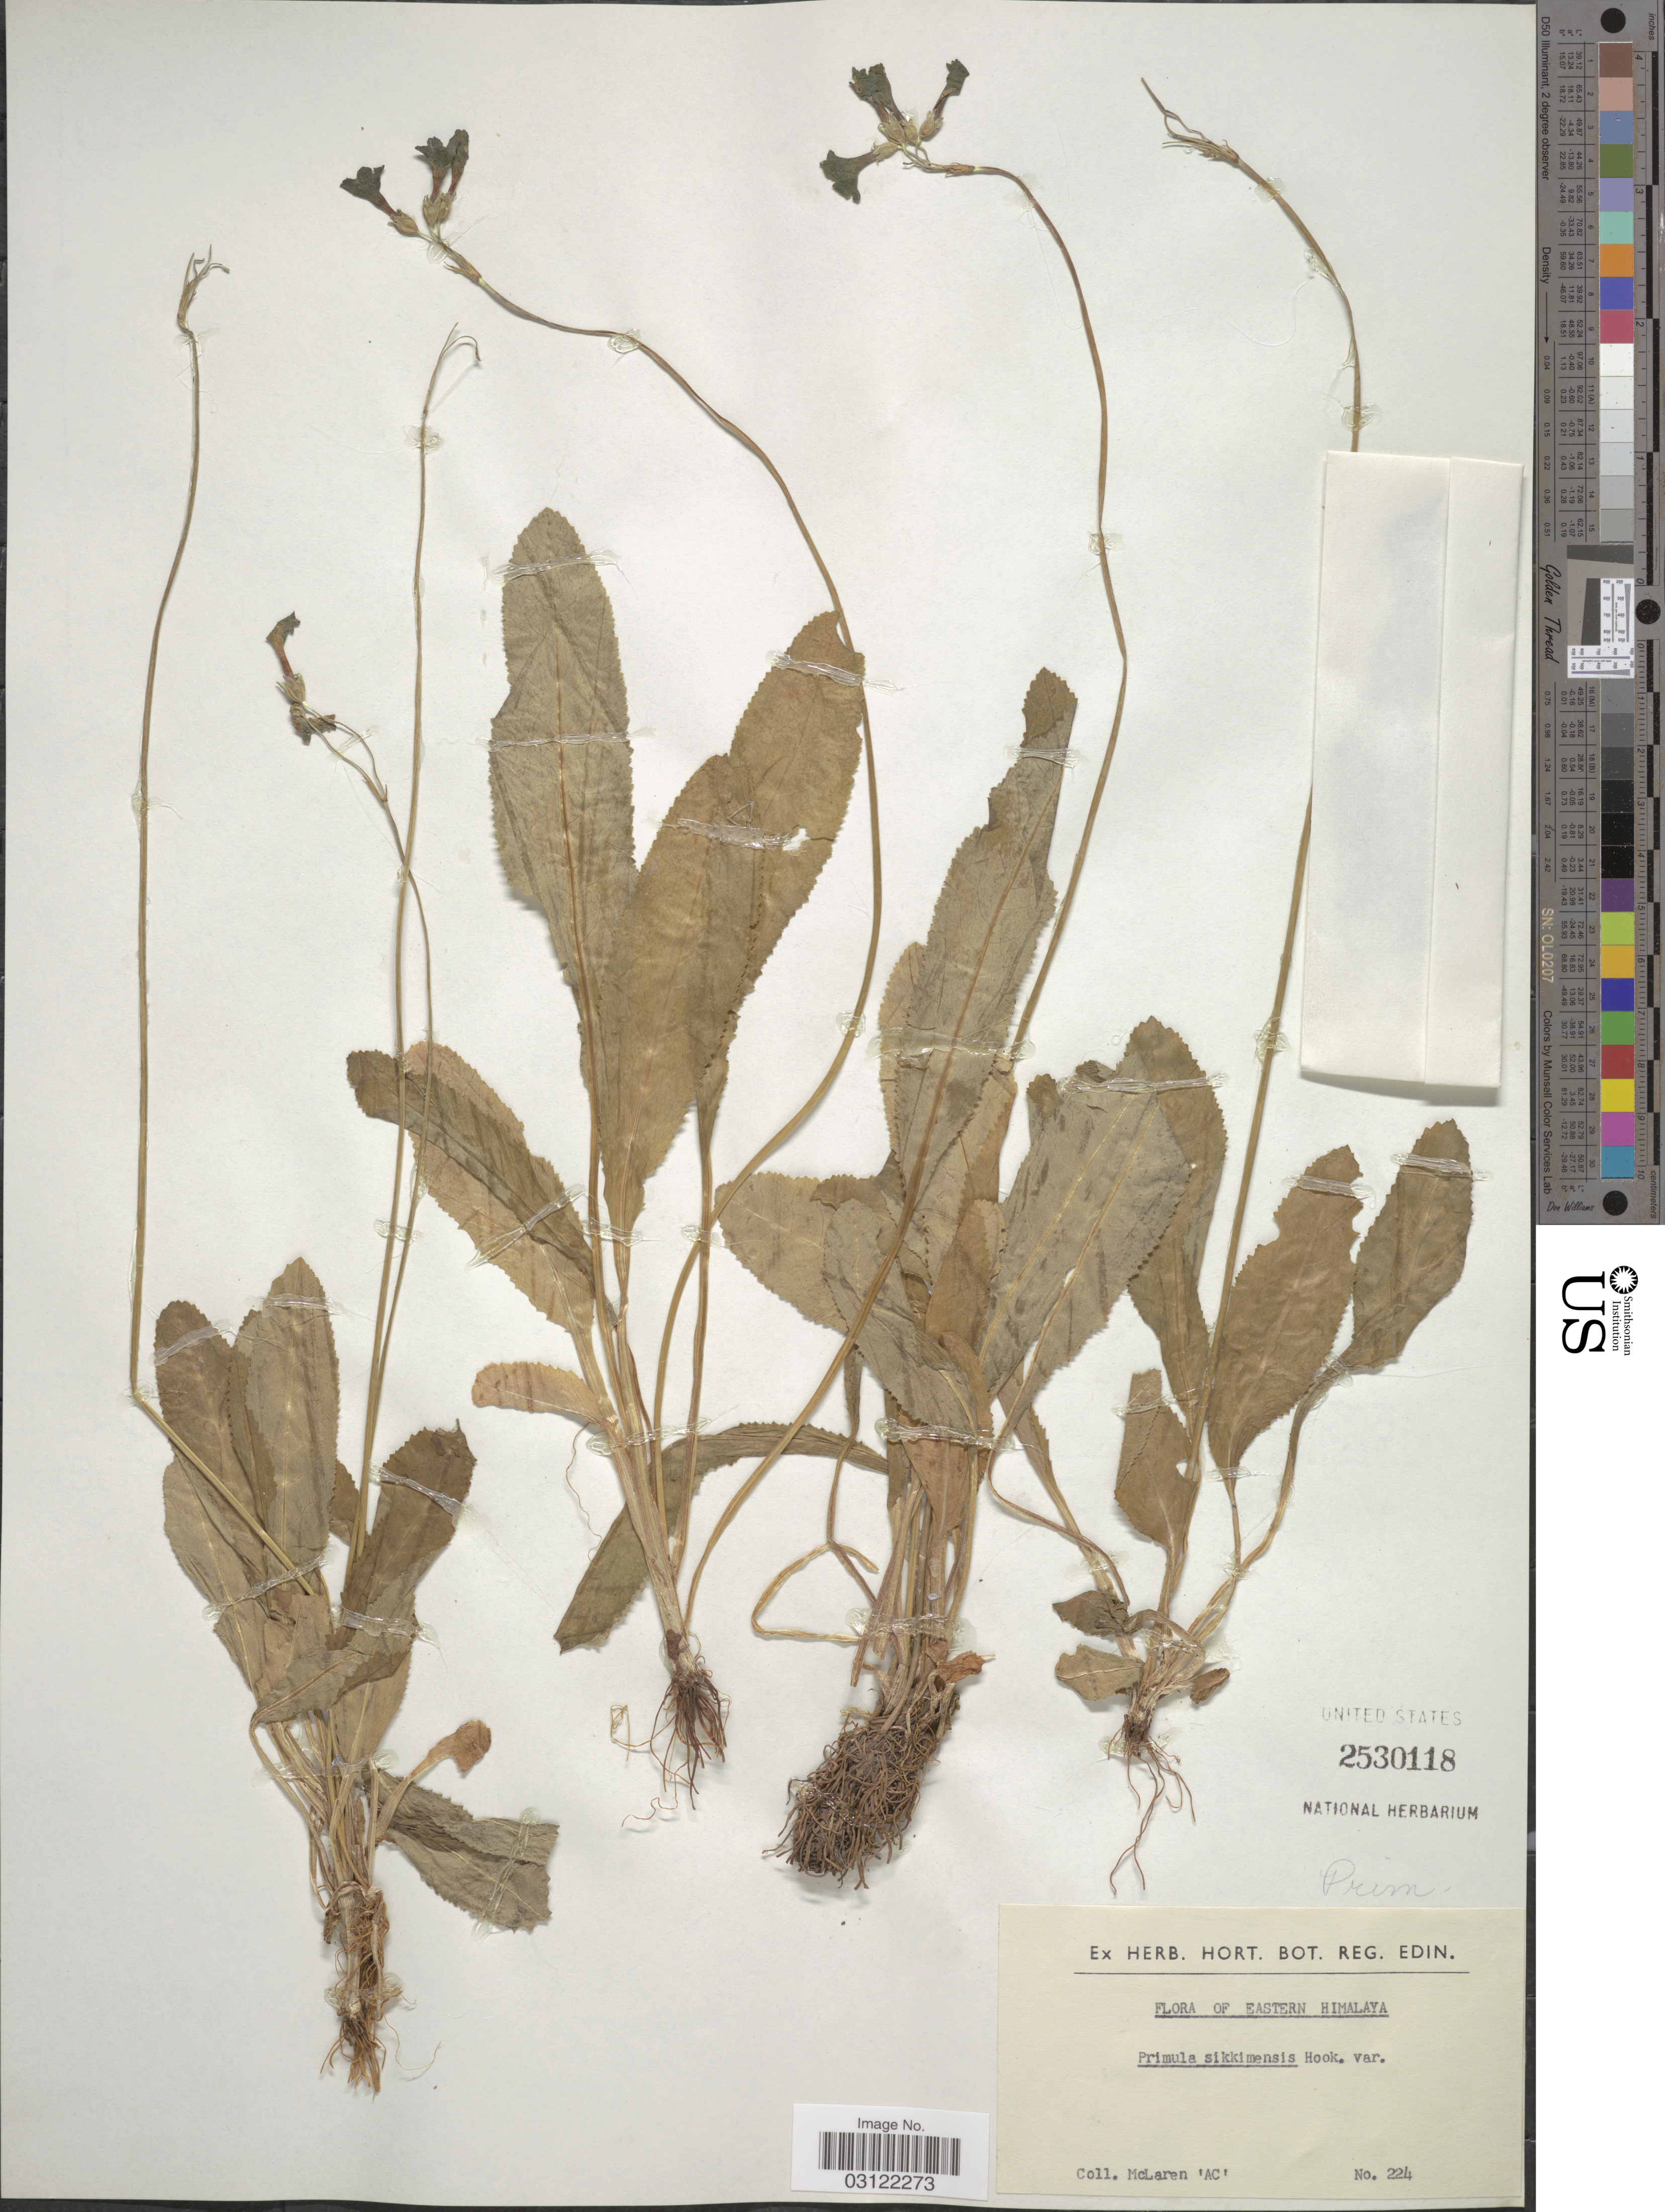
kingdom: Plantae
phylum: Tracheophyta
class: Magnoliopsida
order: Ericales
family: Primulaceae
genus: Primula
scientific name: Primula sikkimensis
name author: Hook.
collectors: McLaren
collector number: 224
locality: Eastern Himalaya.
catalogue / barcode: US 2530118